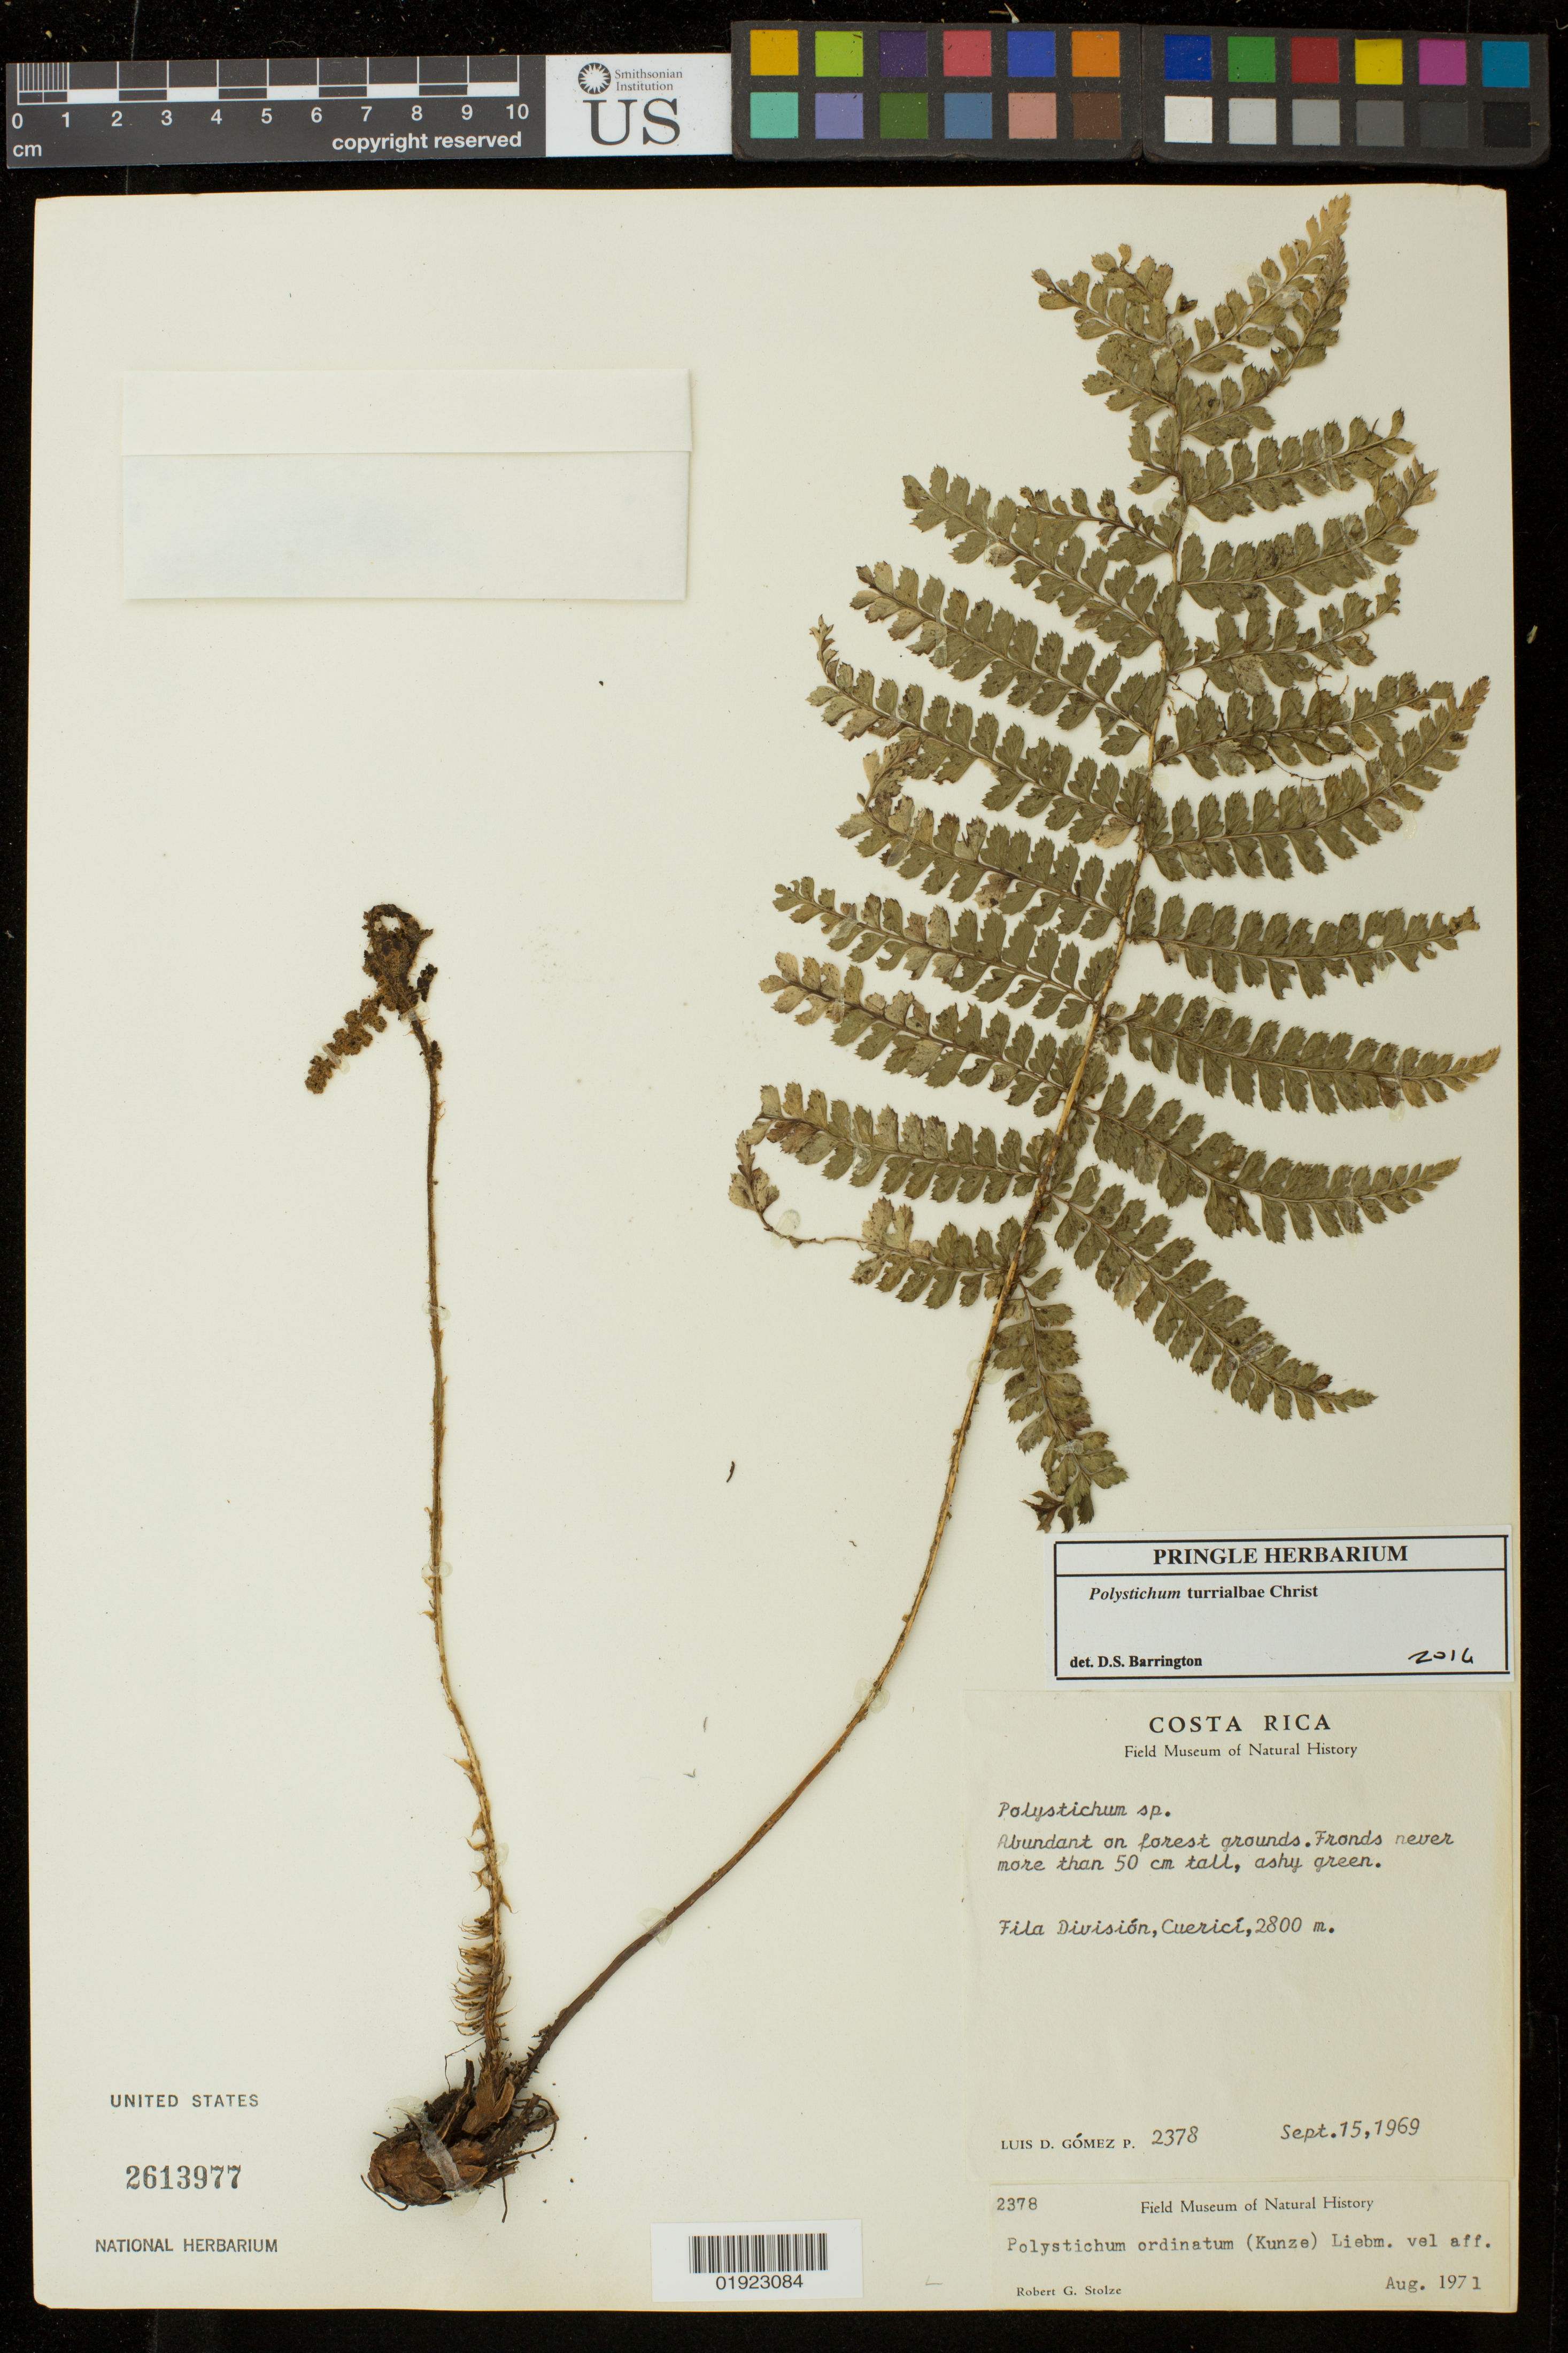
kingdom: Plantae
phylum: Tracheophyta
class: Polypodiopsida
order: Polypodiales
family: Dryopteridaceae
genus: Polystichum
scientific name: Polystichum turrialbae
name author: Christ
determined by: Barrington, D. S., Curator (VT), University of Vermont (UNITED STATES)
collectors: L. D. Gómez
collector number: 2378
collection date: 1969-09-15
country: Costa Rica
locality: Fila Division, Cuerici.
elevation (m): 2800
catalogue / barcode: US 2613977